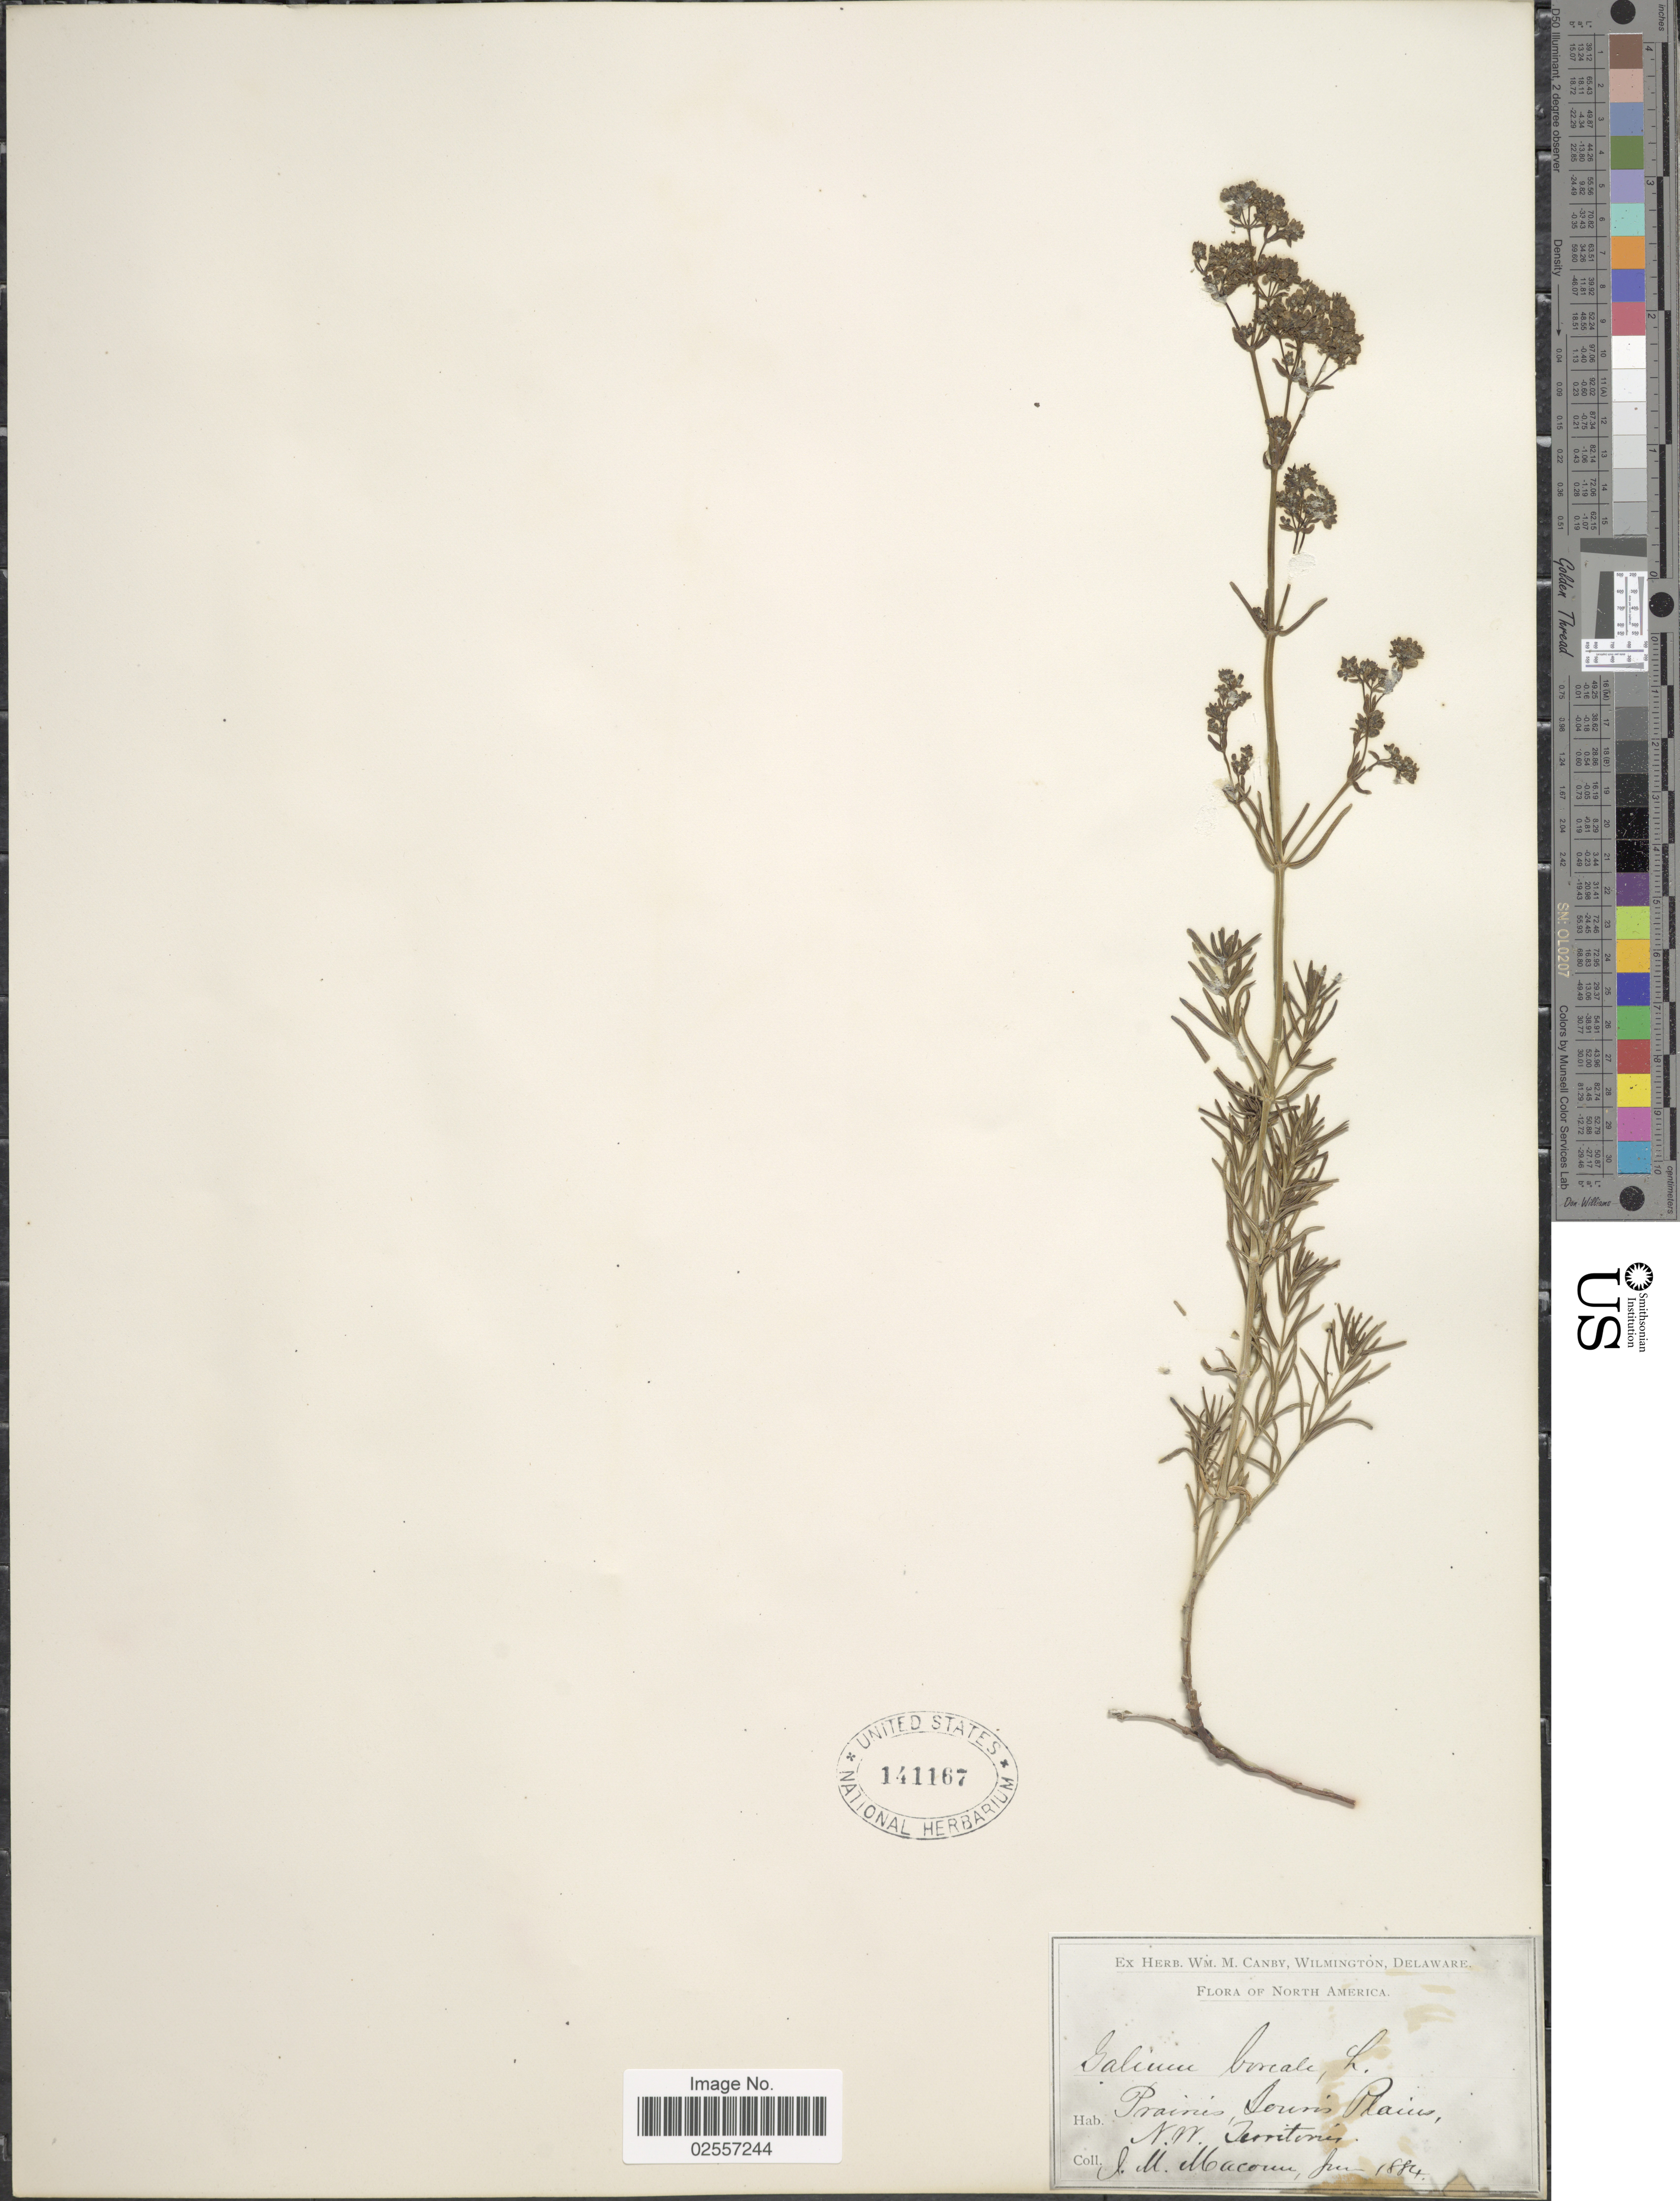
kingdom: Plantae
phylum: Tracheophyta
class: Magnoliopsida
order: Gentianales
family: Rubiaceae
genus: Galium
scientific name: Galium boreale L.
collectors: J. M. Macoun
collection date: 1884-06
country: Canada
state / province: Northwest Territories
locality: Prairies, Town's Plains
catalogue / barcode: US 141167